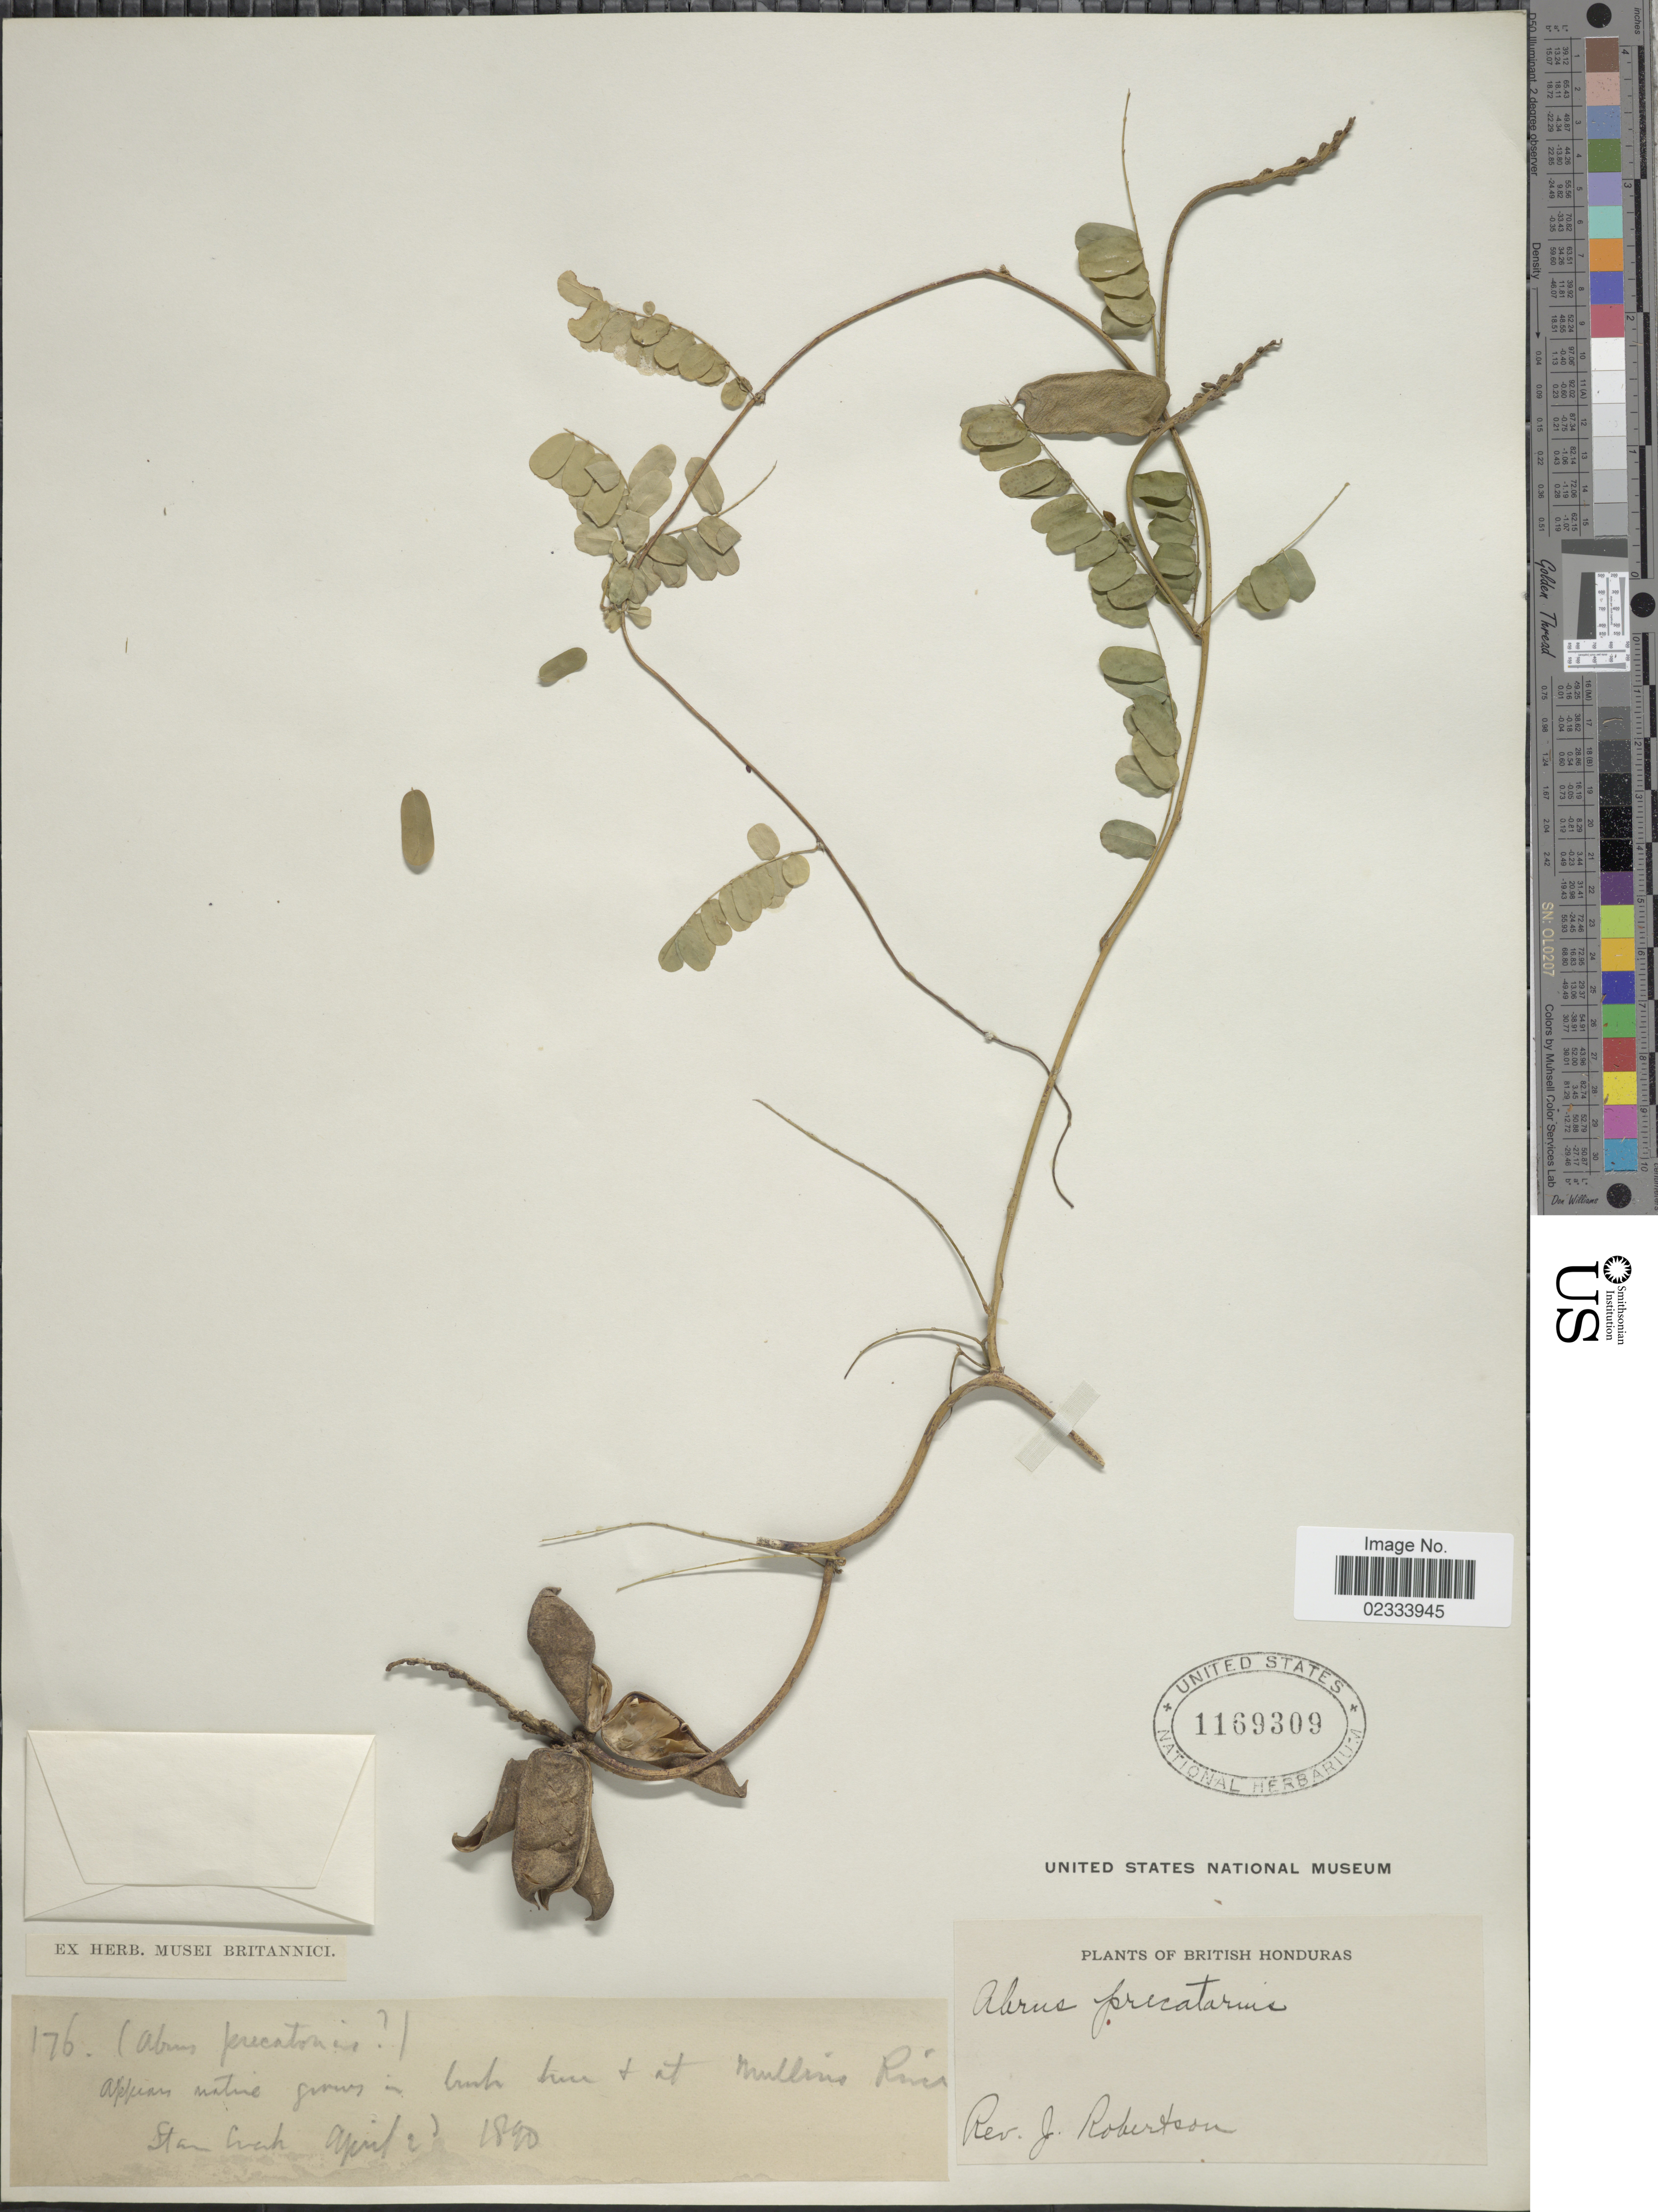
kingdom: Plantae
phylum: Tracheophyta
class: Magnoliopsida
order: Fabales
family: Fabaceae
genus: Abrus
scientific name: Abrus precatorius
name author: L.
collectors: J. Robertson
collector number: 176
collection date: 1890-04-02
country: Belize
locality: British Honduras, at Mullins River, Stann Creek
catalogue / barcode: US 1169309